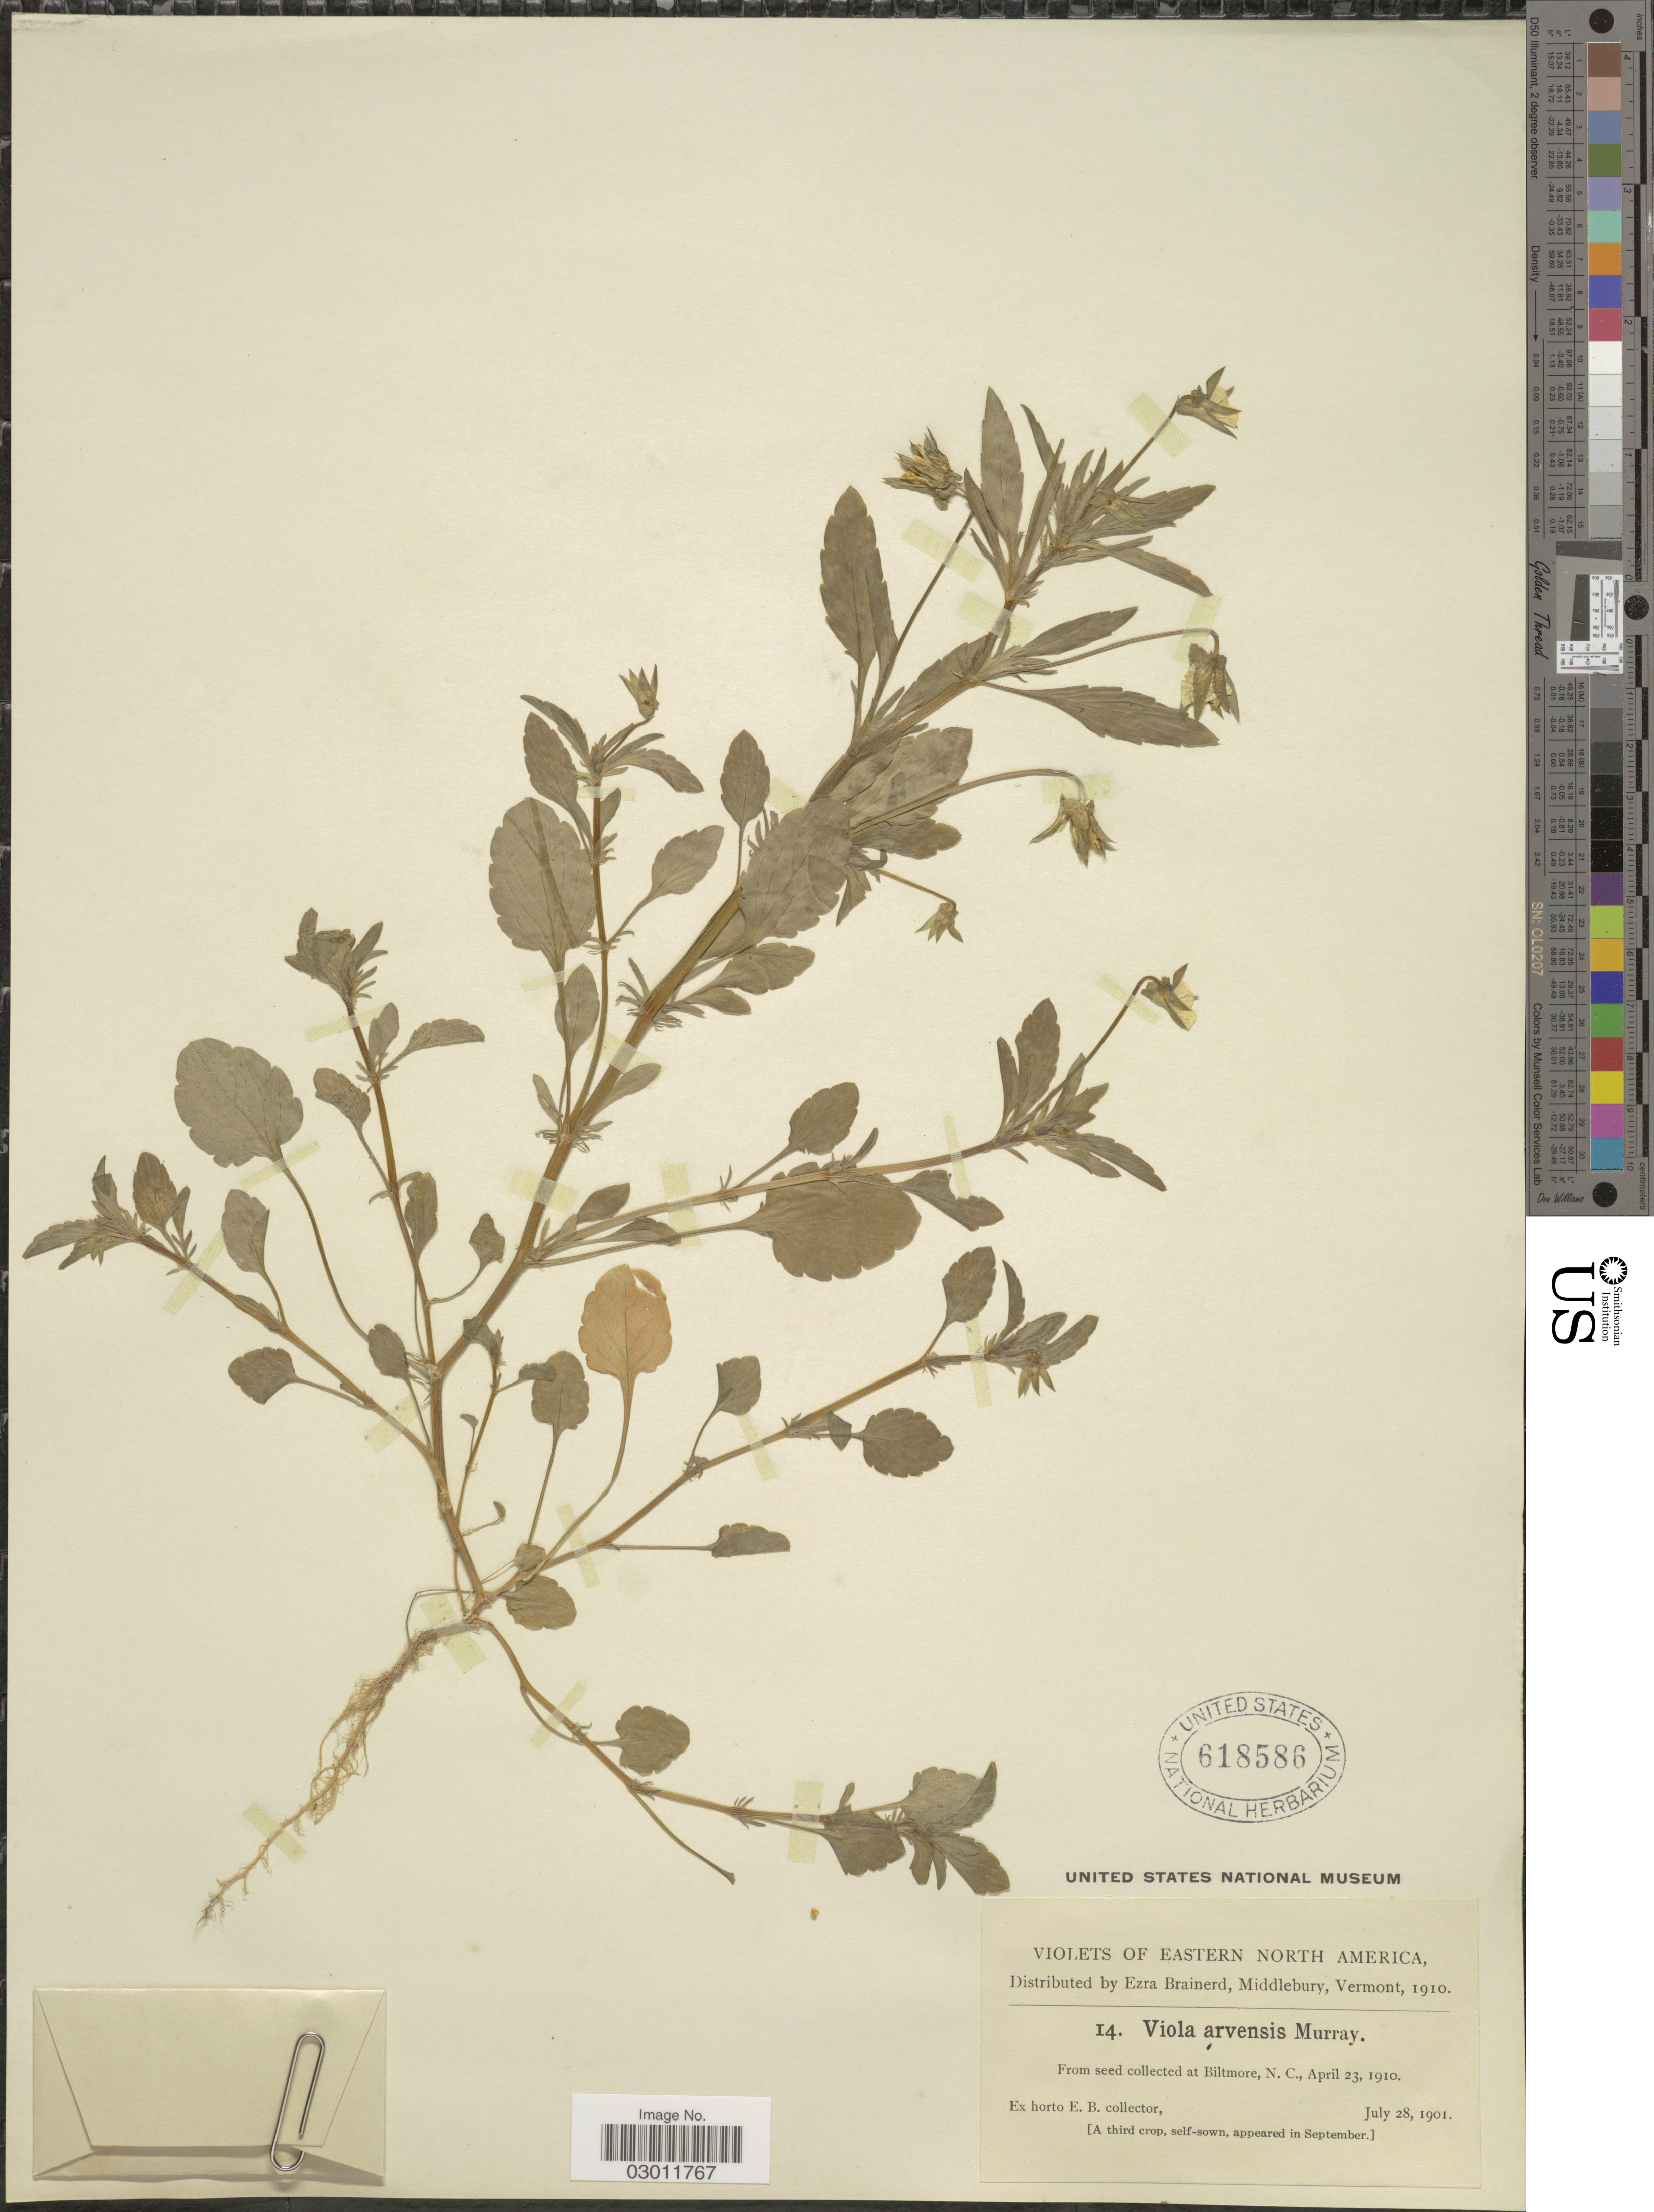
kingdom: Plantae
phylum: Tracheophyta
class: Magnoliopsida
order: Malpighiales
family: Violaceae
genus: Viola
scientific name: Viola arvensis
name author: Murray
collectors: ex herb. Ezra Brainerd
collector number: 14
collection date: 1901-07-28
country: United States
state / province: North Carolina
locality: Eastern North America. From seed collected at Biltmore, N.C.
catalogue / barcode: US 618586